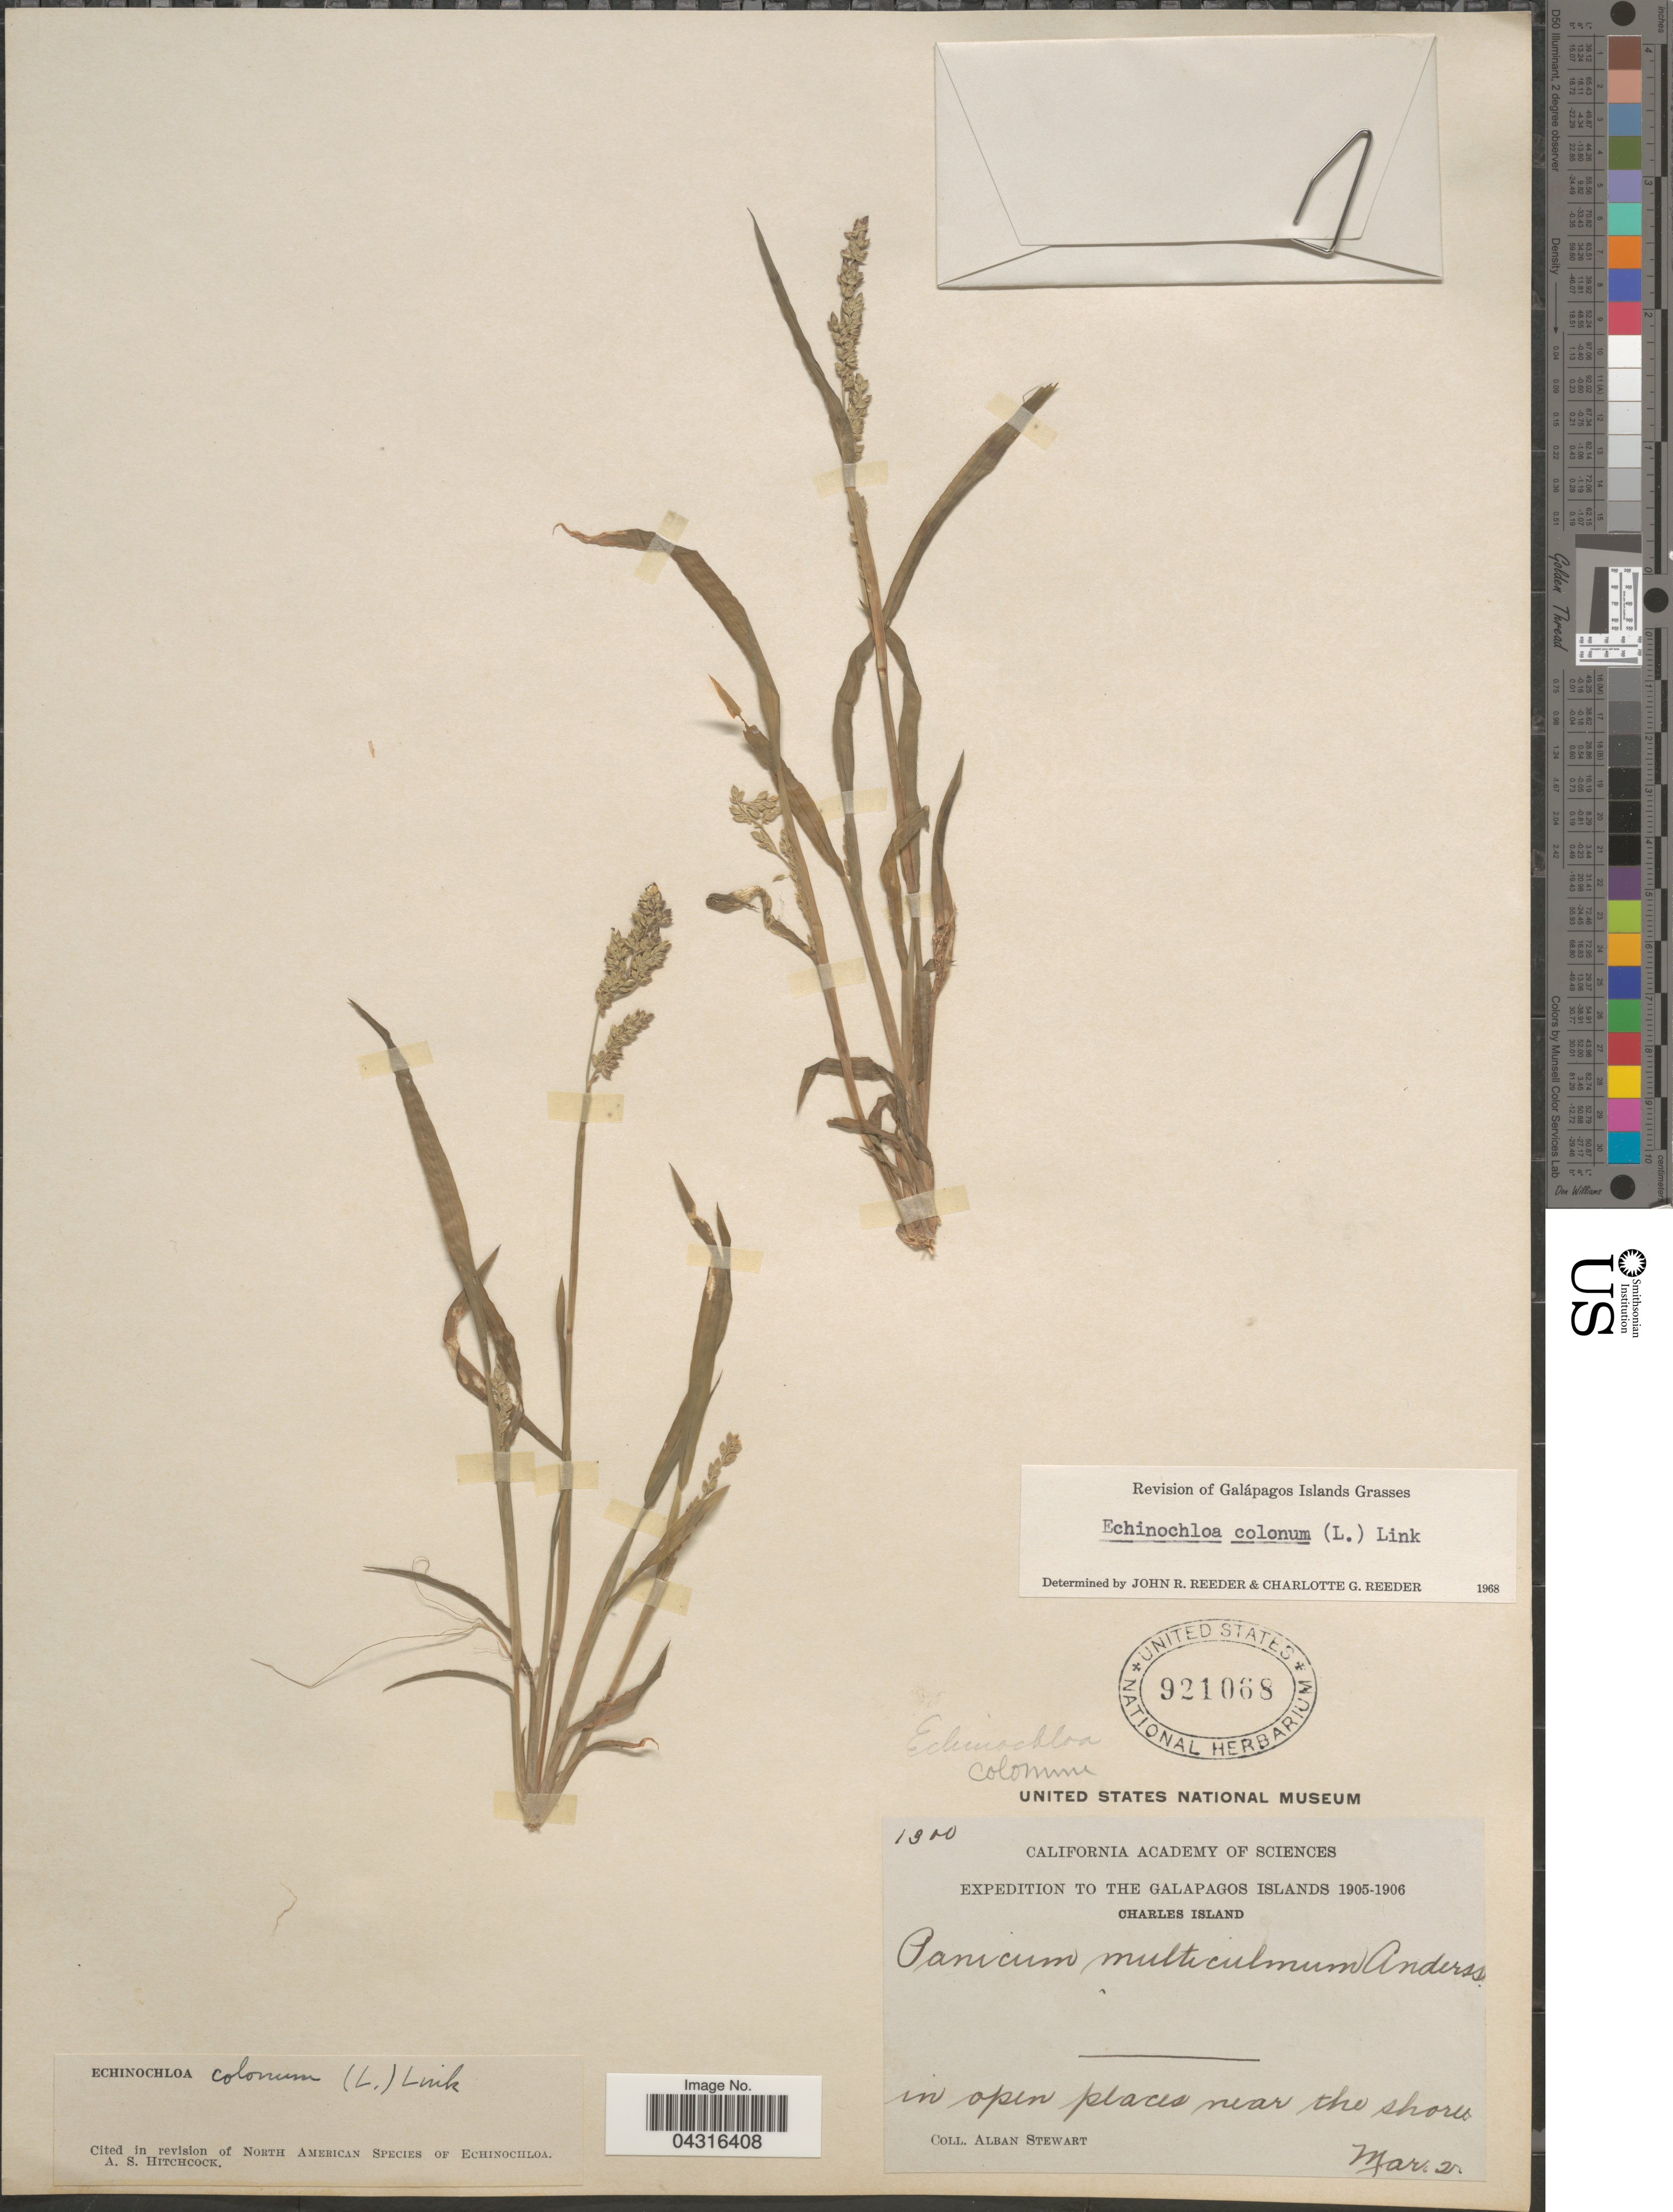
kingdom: Plantae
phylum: Tracheophyta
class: Liliopsida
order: Poales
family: Poaceae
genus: Echinochloa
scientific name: Echinochloa colona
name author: (L.) Link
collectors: A. Stewart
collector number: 1300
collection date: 1905-03-02/1906-05-03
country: Ecuador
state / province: Colón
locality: Expedition to the Galapagos Islands 1905-1906. Charles Island. Near the shore.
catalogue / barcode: US 921068